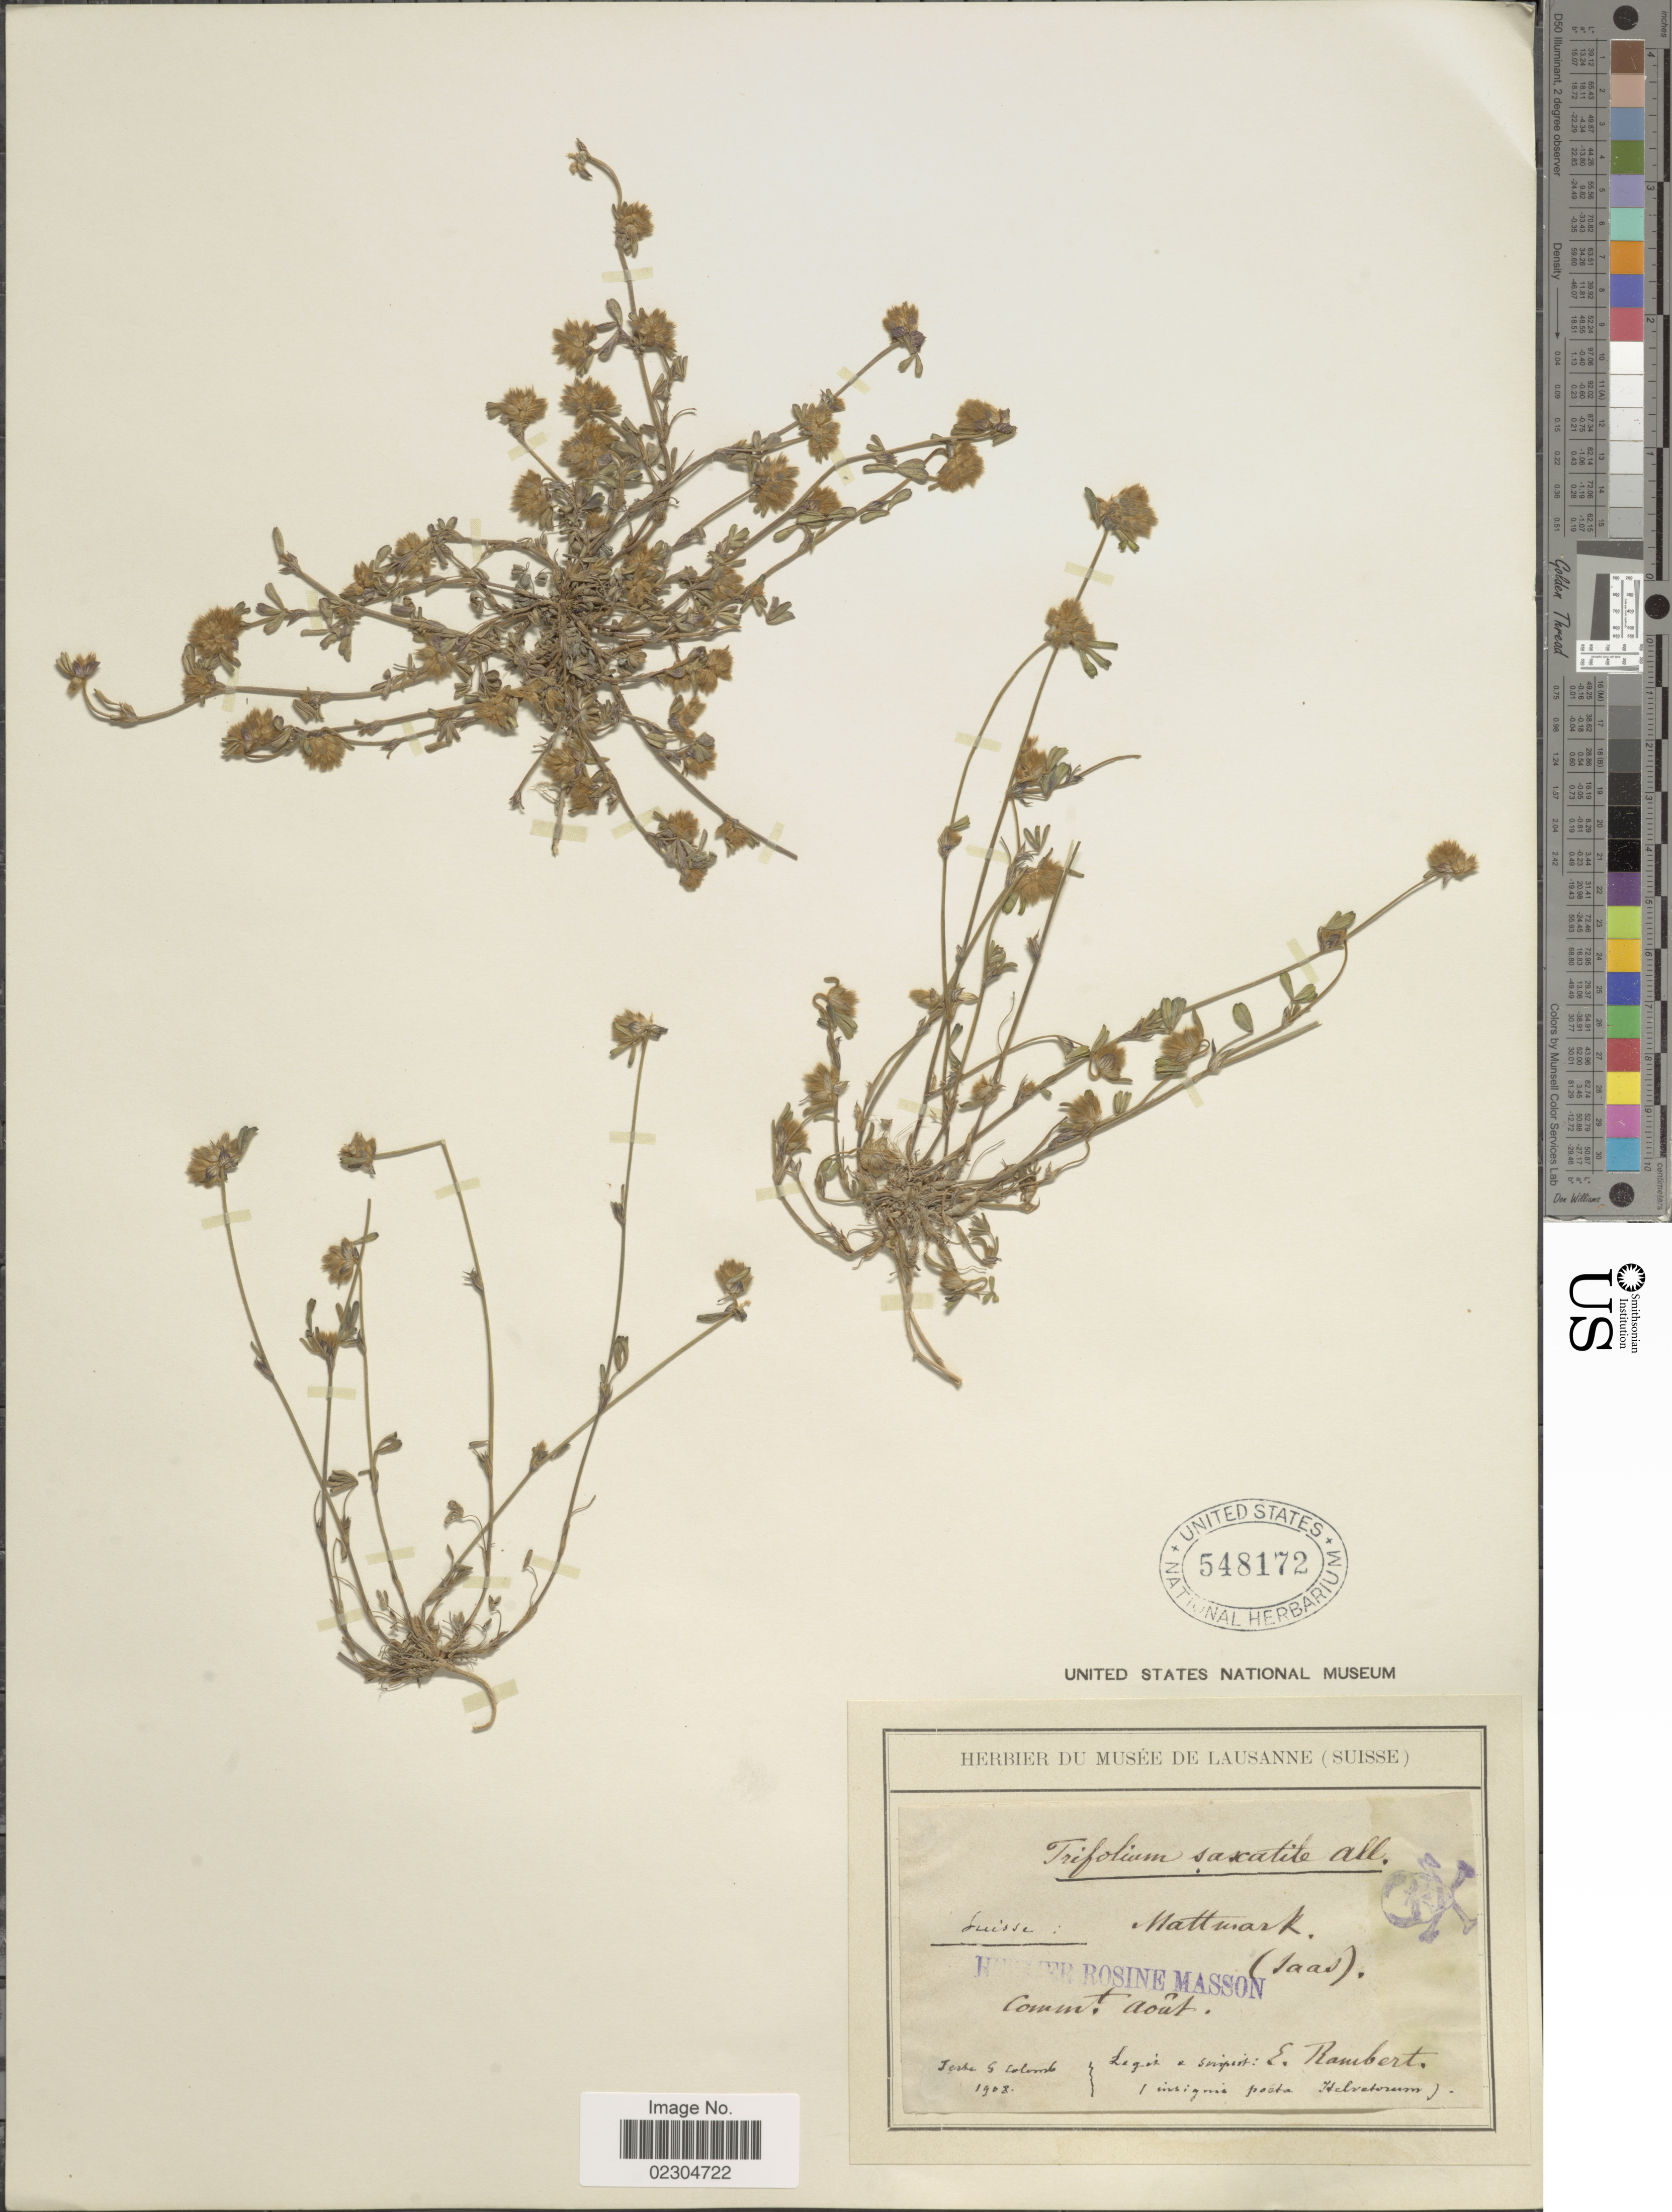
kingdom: Plantae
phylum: Tracheophyta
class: Magnoliopsida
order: Fabales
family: Fabaceae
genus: Trifolium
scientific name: Trifolium saxatile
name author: All.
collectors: E. Rambert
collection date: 1908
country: Switzerland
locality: Suisse: Mattmark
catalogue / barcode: US 548172